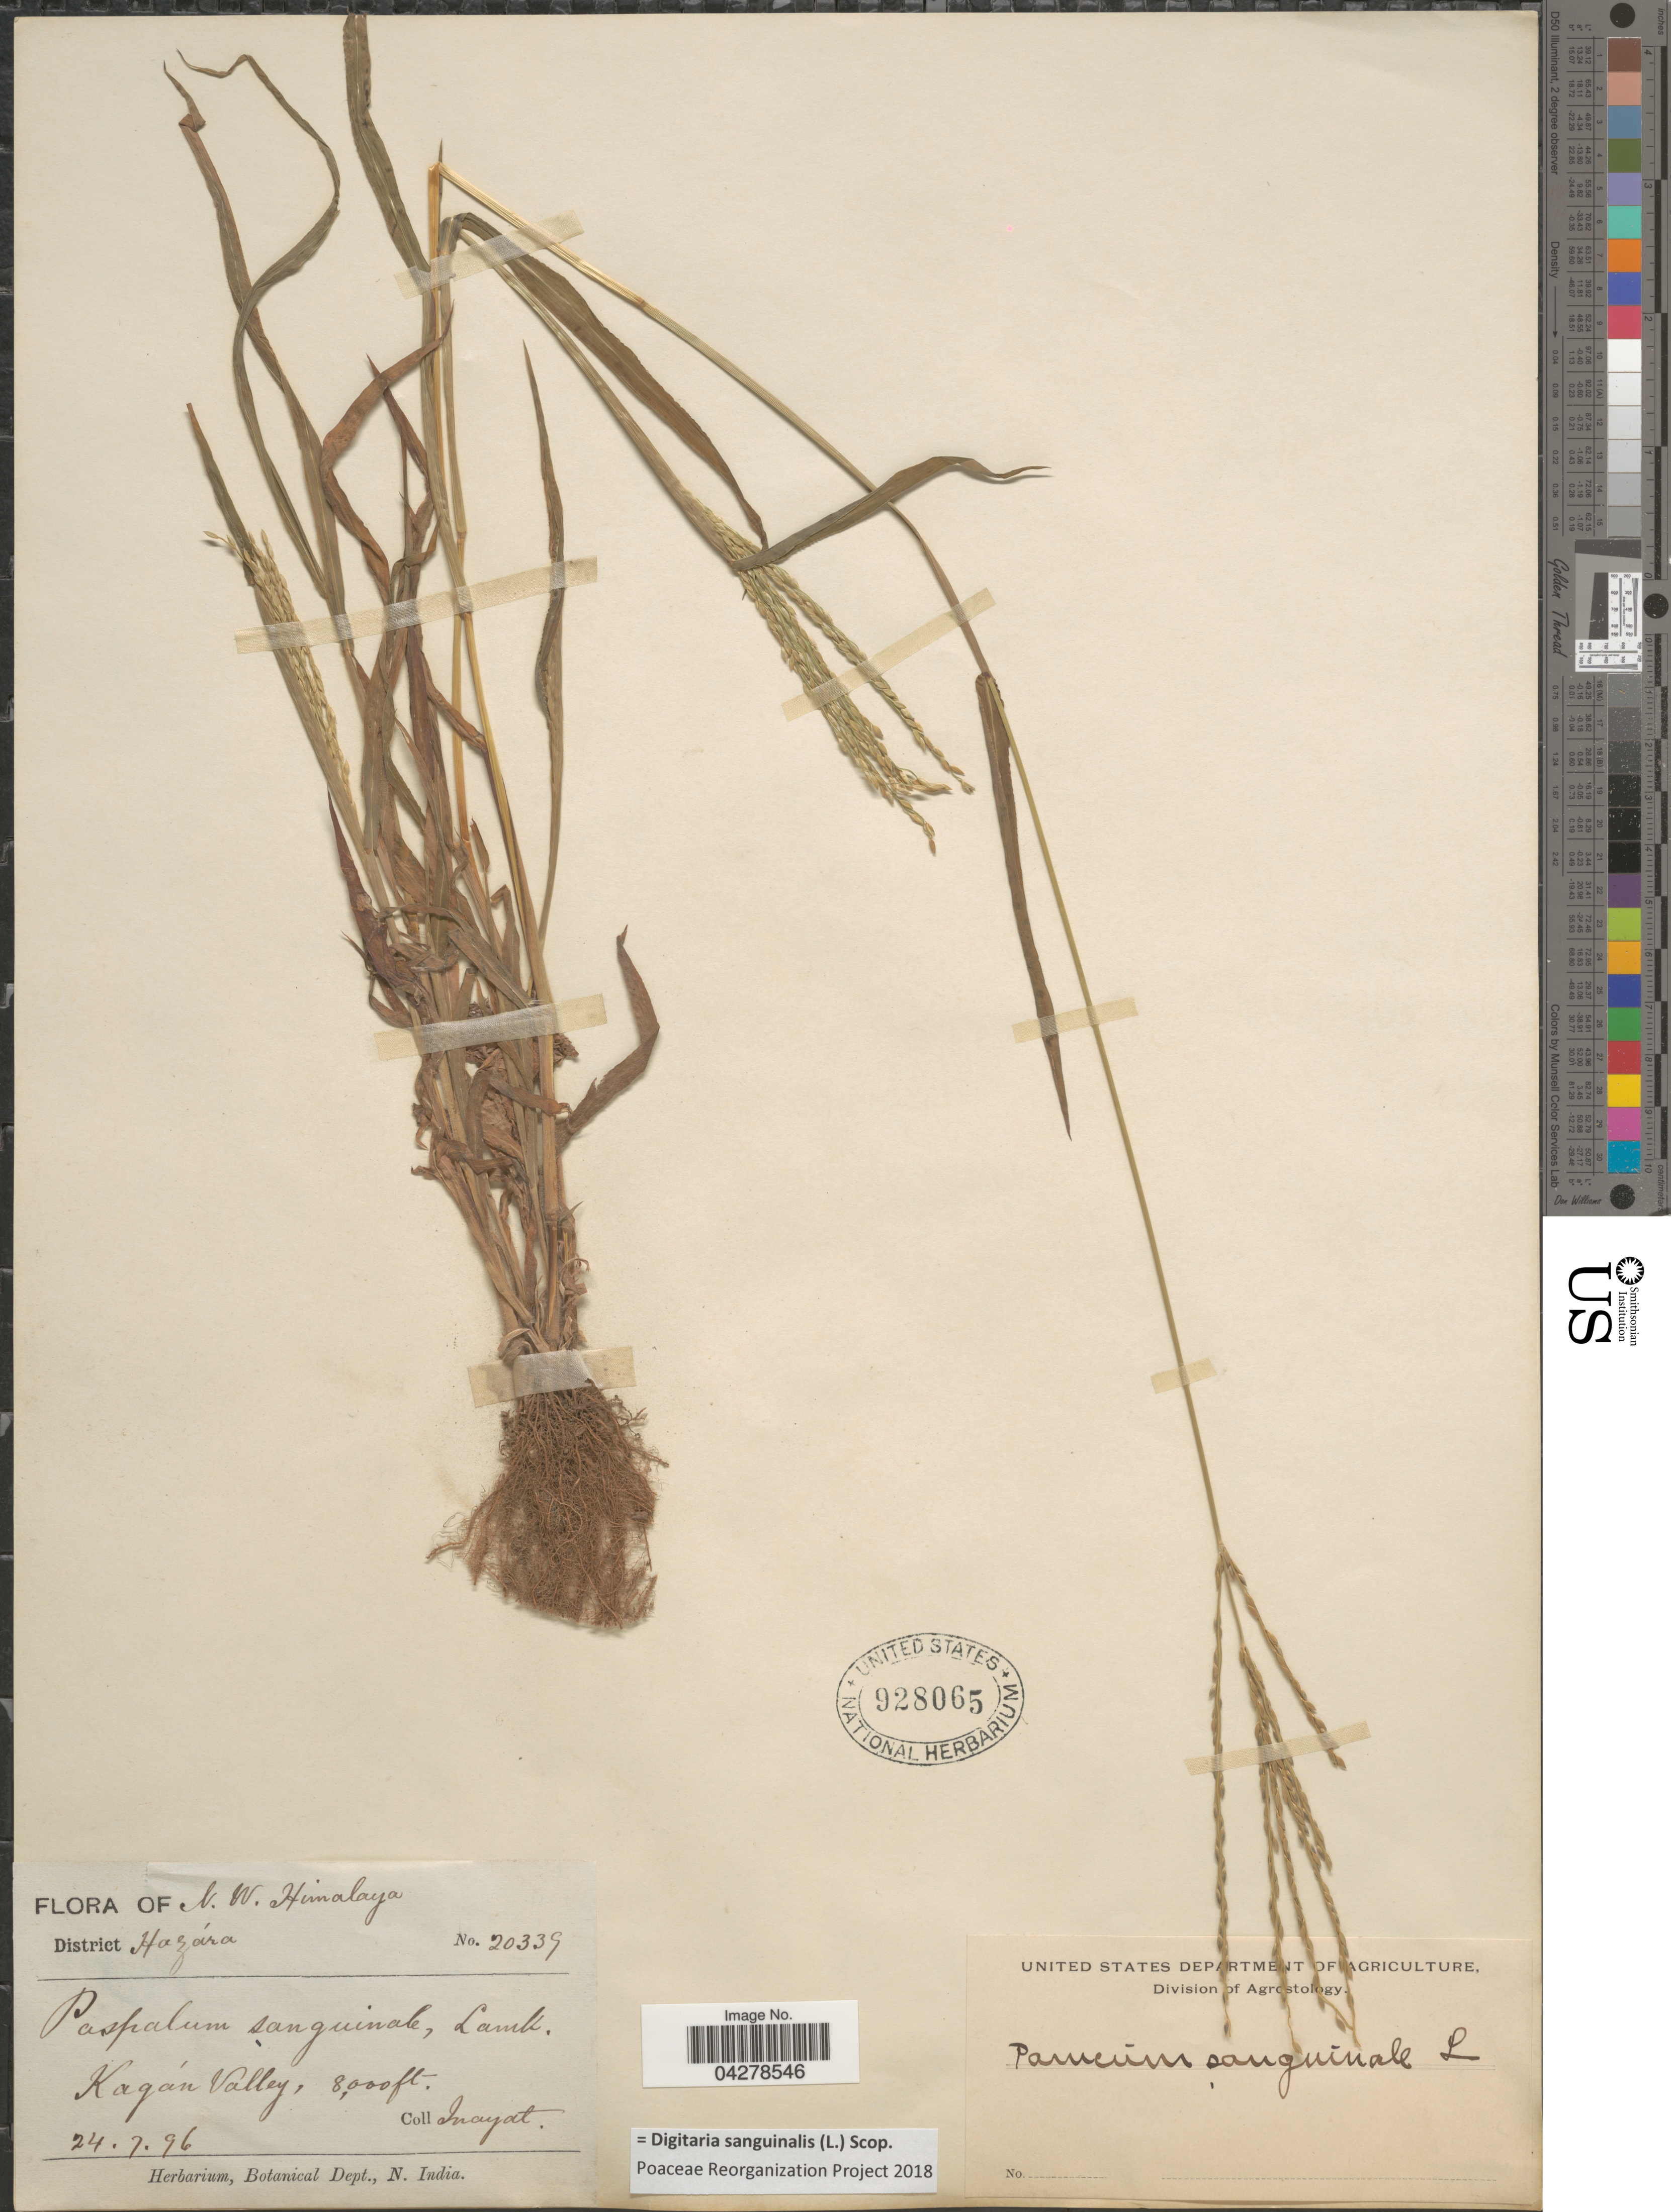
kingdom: Plantae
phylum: Tracheophyta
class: Liliopsida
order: Poales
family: Poaceae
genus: Digitaria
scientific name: Digitaria sanguinalis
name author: (L.) Scop.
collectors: -. Inayat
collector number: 20339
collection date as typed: Transcribed d/m/y: 24/7/96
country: Pakistan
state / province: Khyber Pakhtunkhwa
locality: N.W. Himalaya. District Hazára. Kagán Valley.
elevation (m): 2438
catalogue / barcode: US 928065